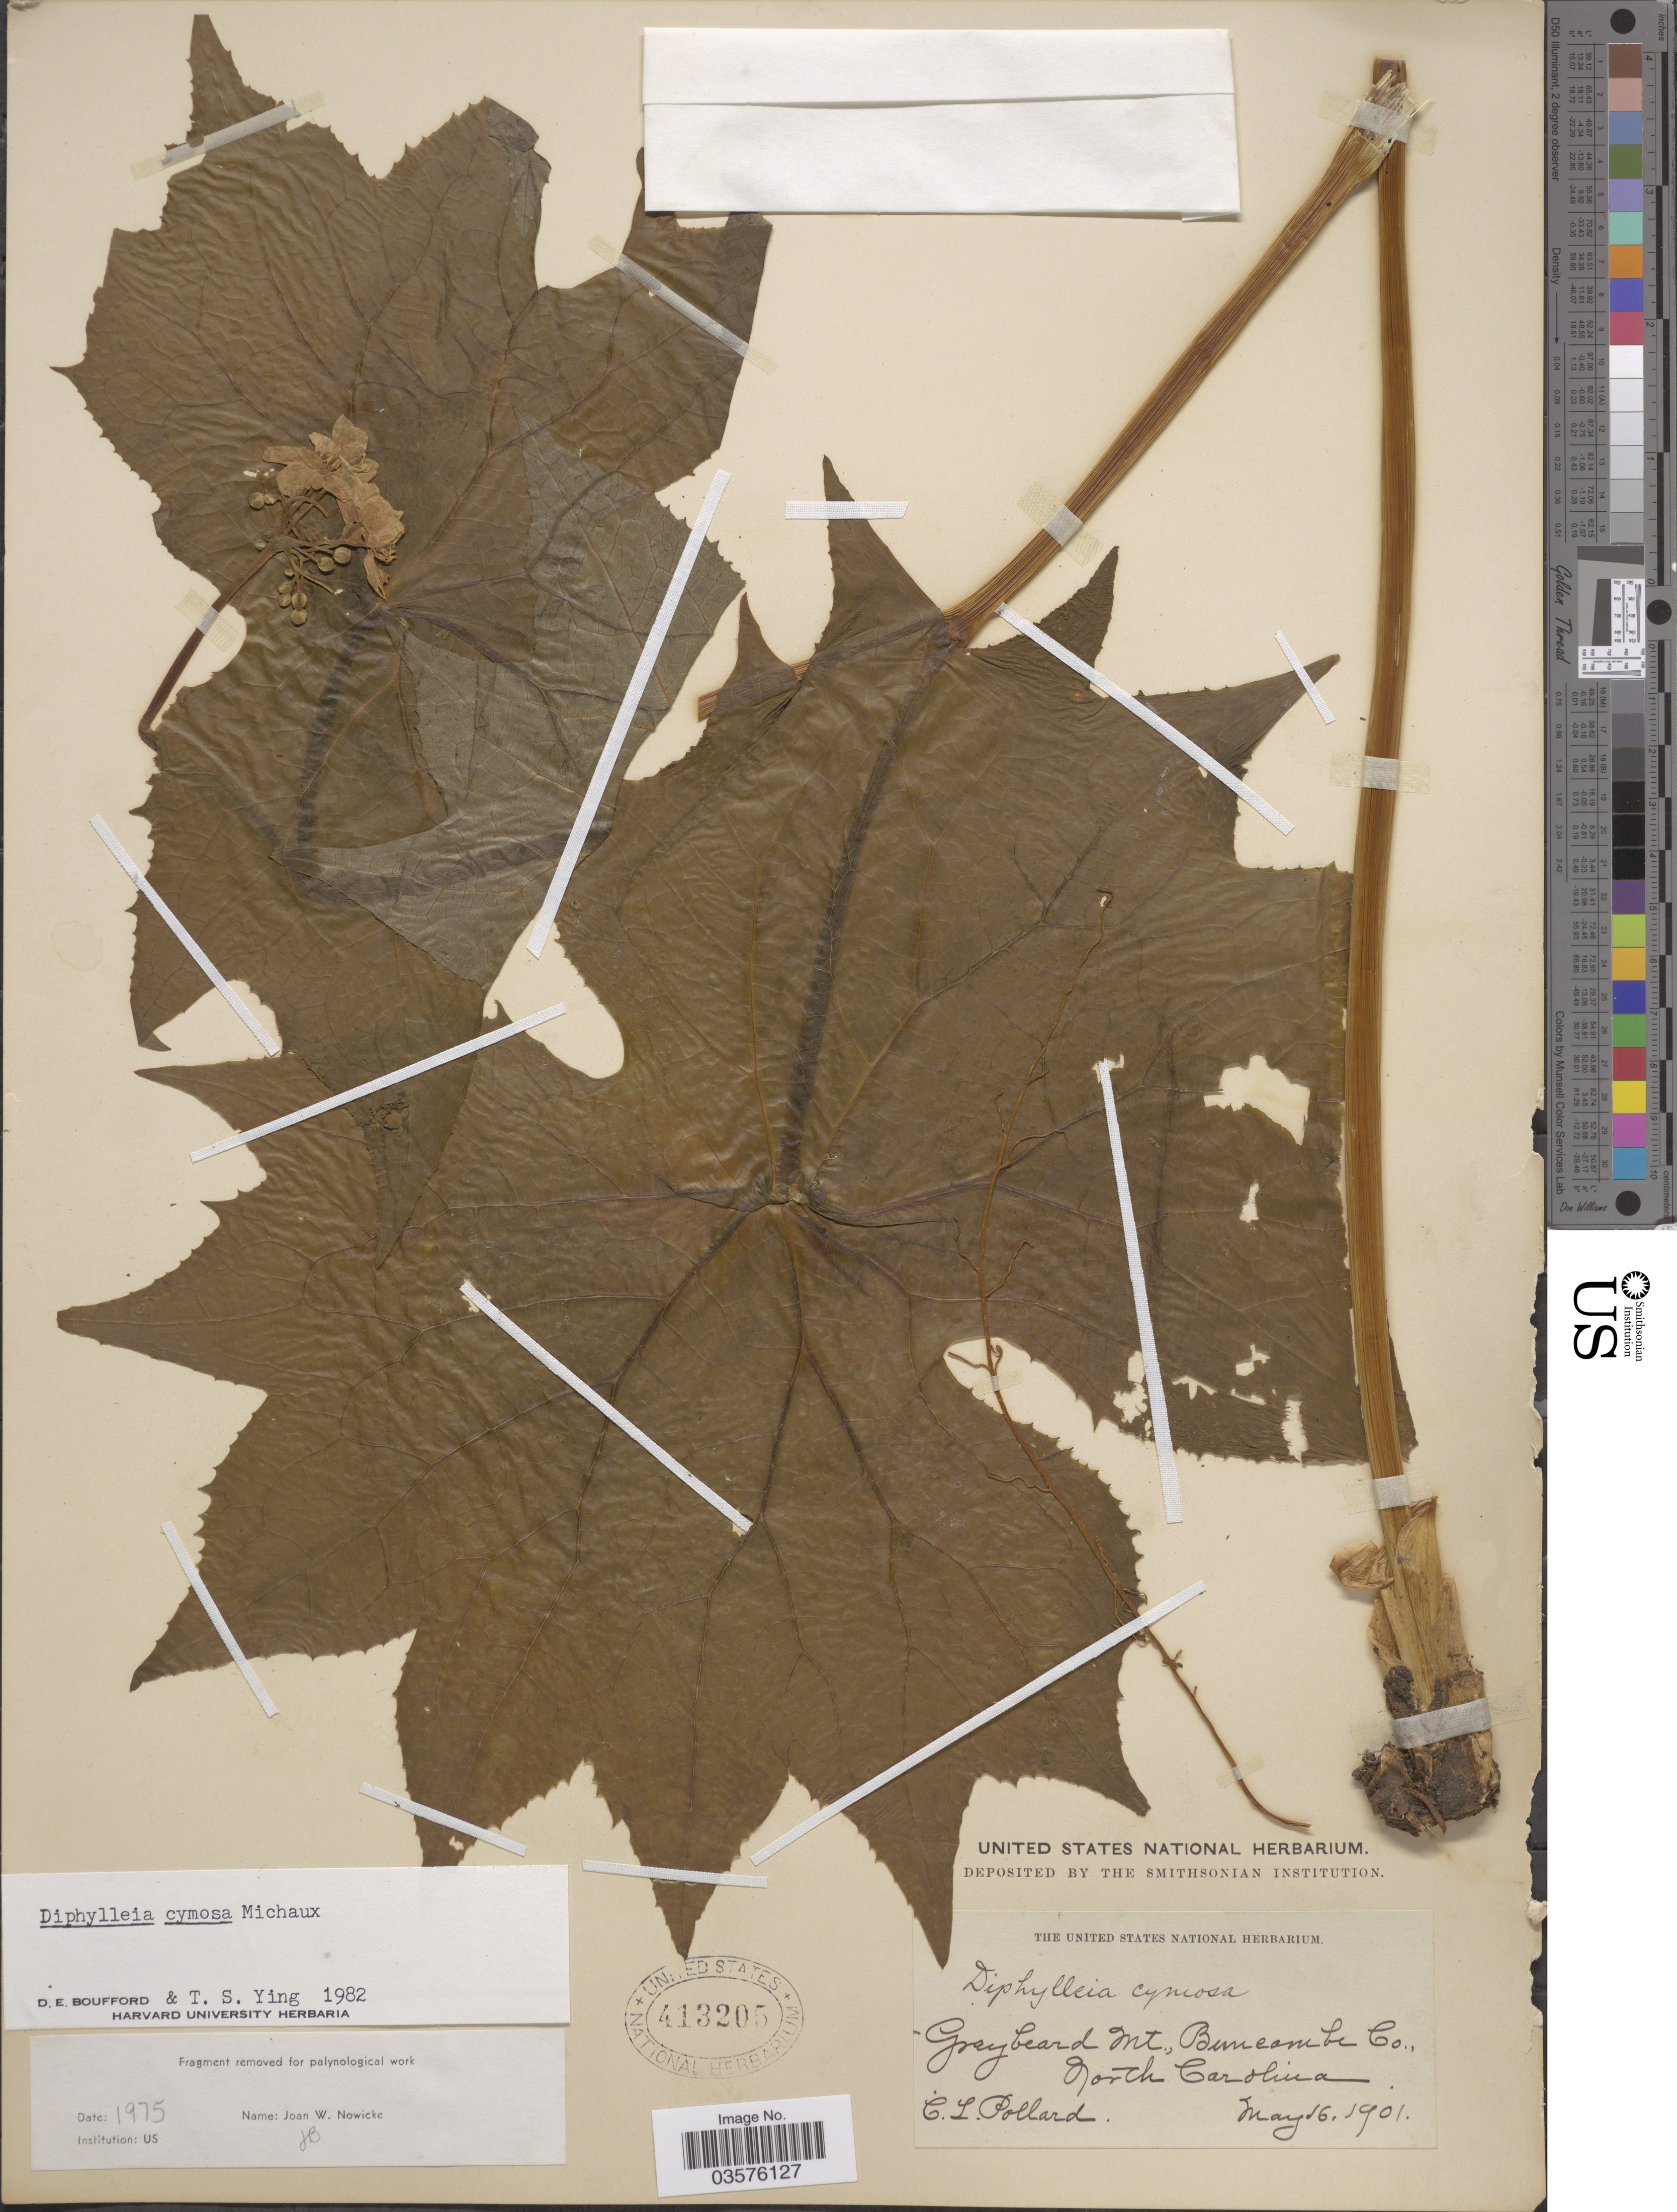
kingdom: Plantae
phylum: Tracheophyta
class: Magnoliopsida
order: Ranunculales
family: Berberidaceae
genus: Diphylleia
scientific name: Diphylleia cymosa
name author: Michx.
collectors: C. L. Pollard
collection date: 1901-05-16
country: United States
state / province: North Carolina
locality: Greybeard Mt., Buncombe Co.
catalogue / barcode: US 413205